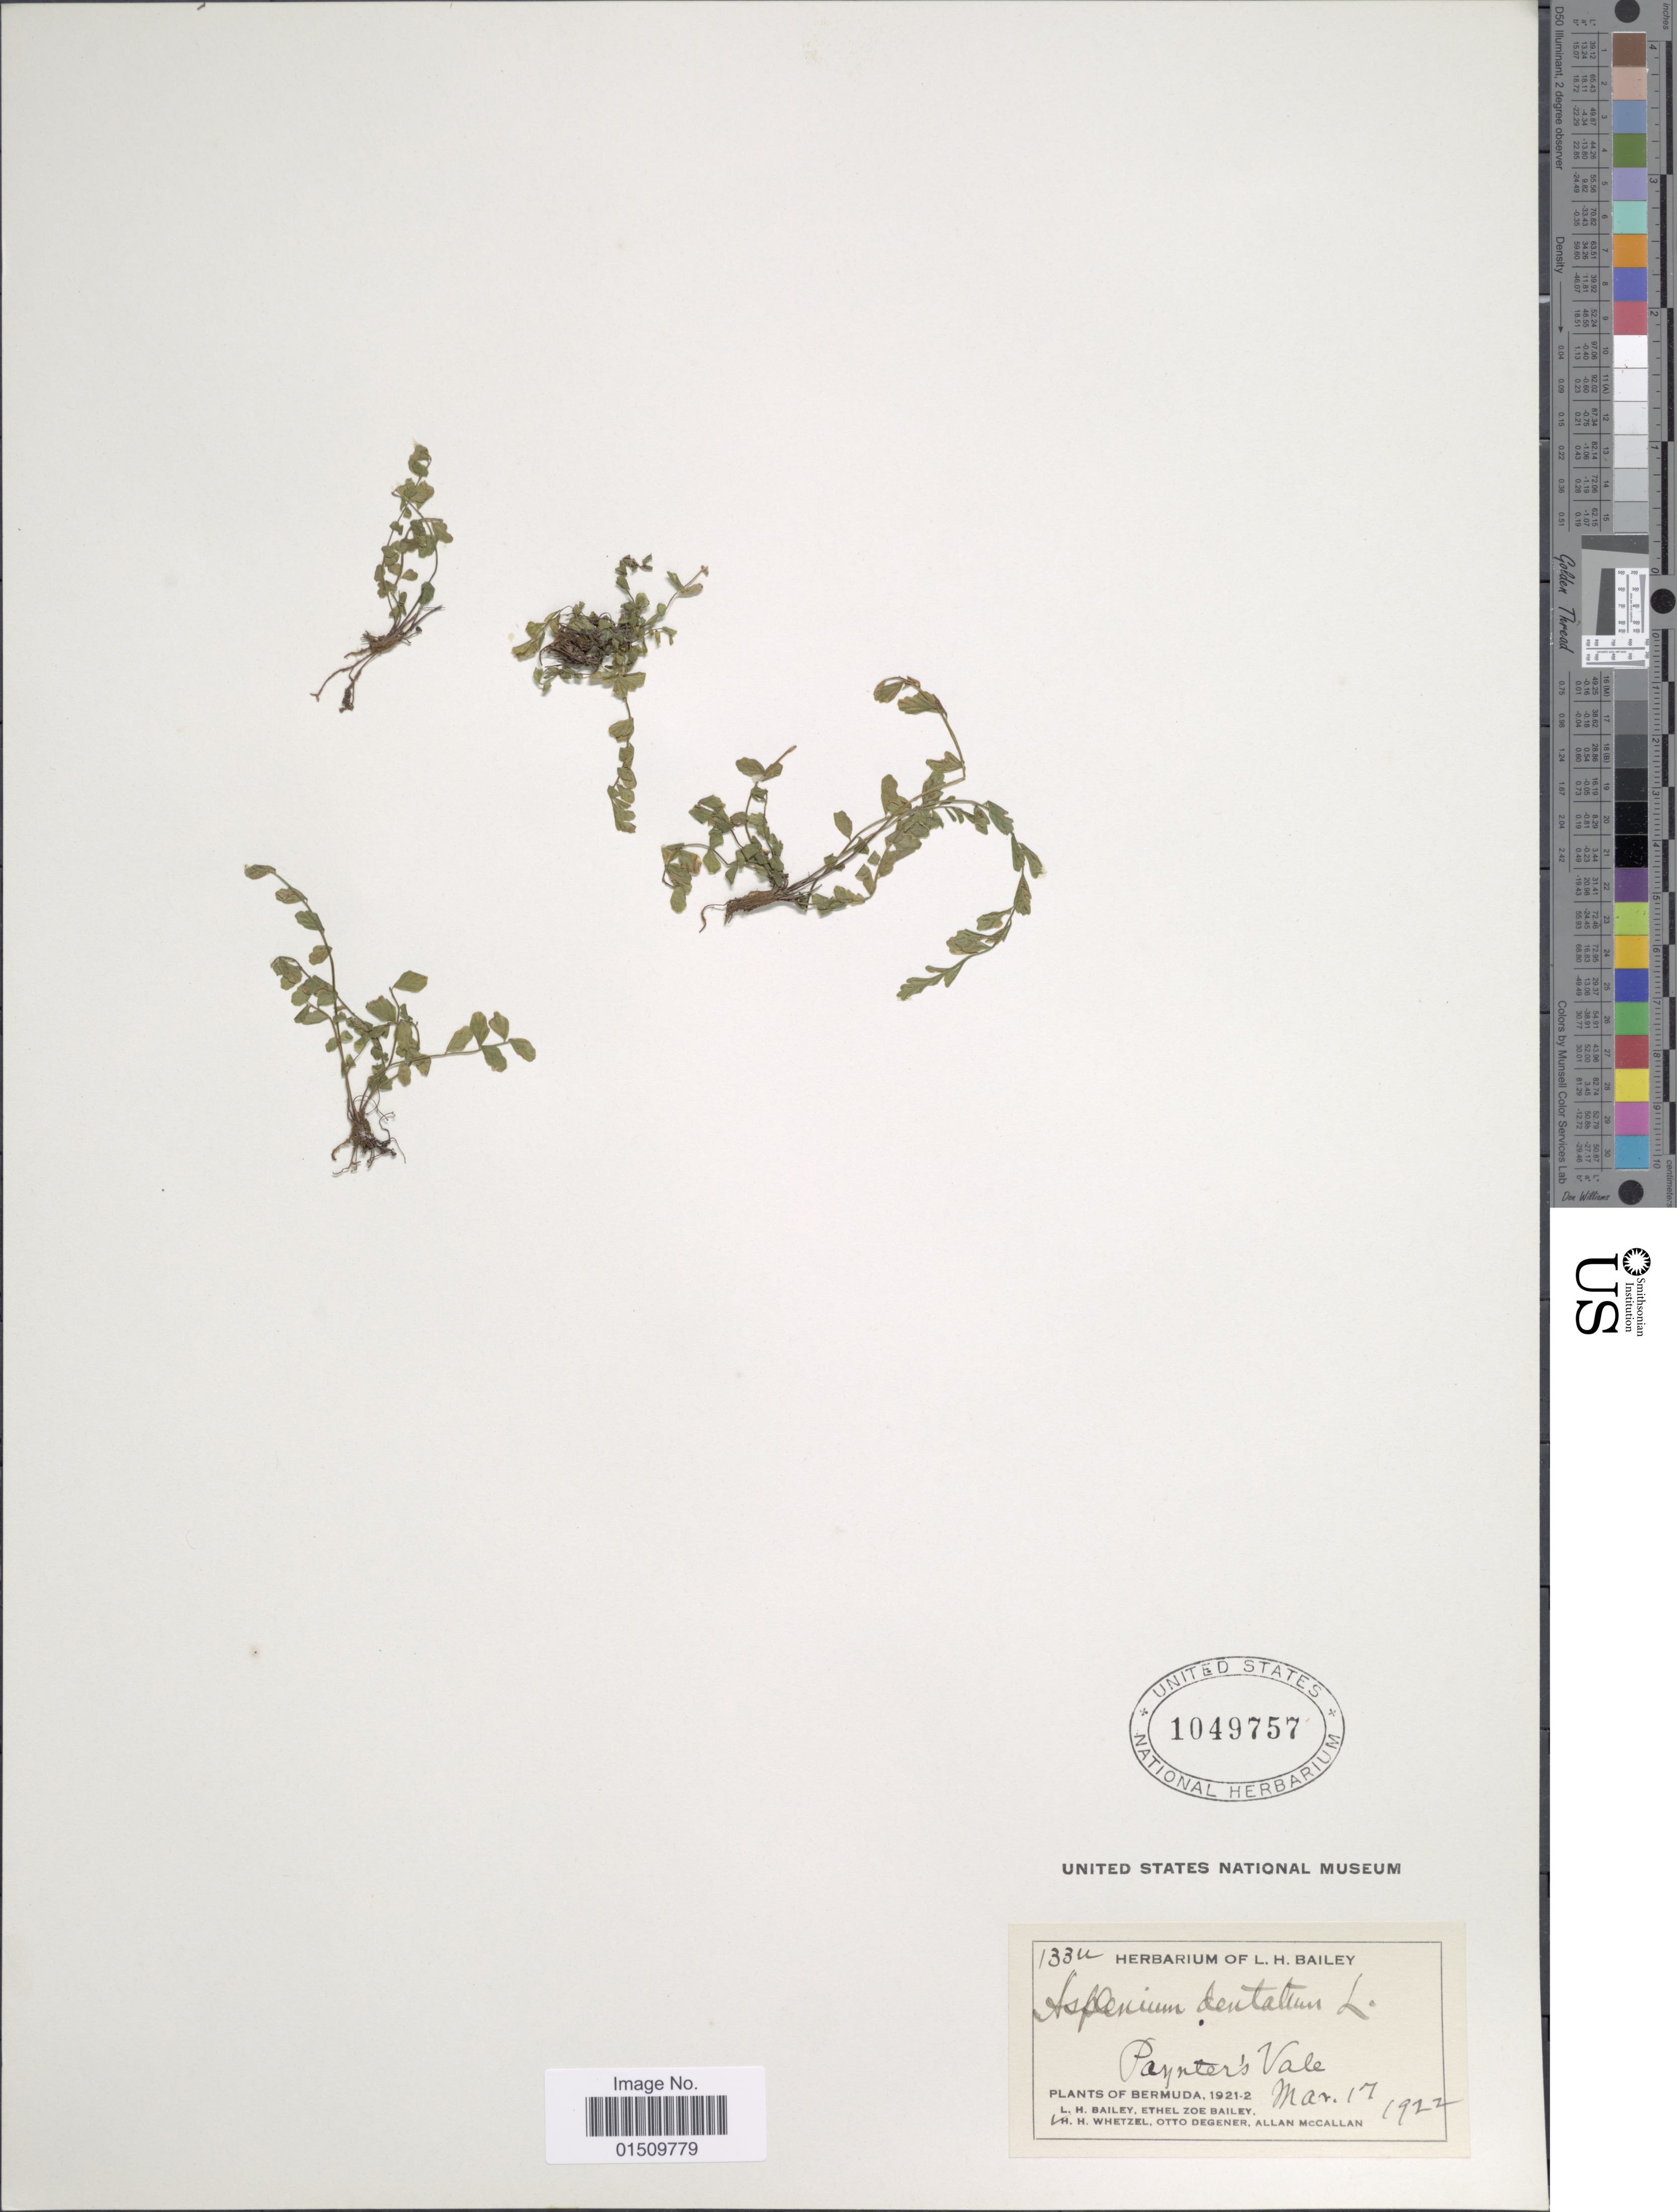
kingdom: Plantae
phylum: Tracheophyta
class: Polypodiopsida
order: Polypodiales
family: Aspleniaceae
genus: Asplenium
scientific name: Asplenium trichomanes-dentatum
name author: L.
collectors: L. H. Bailey, E. Z. Bailey, H. Whetzel, O. Degener & A. McCalla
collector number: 133u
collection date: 1922-03-17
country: Bermuda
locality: Bermuda, Paynter's Vale.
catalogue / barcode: US 1049757